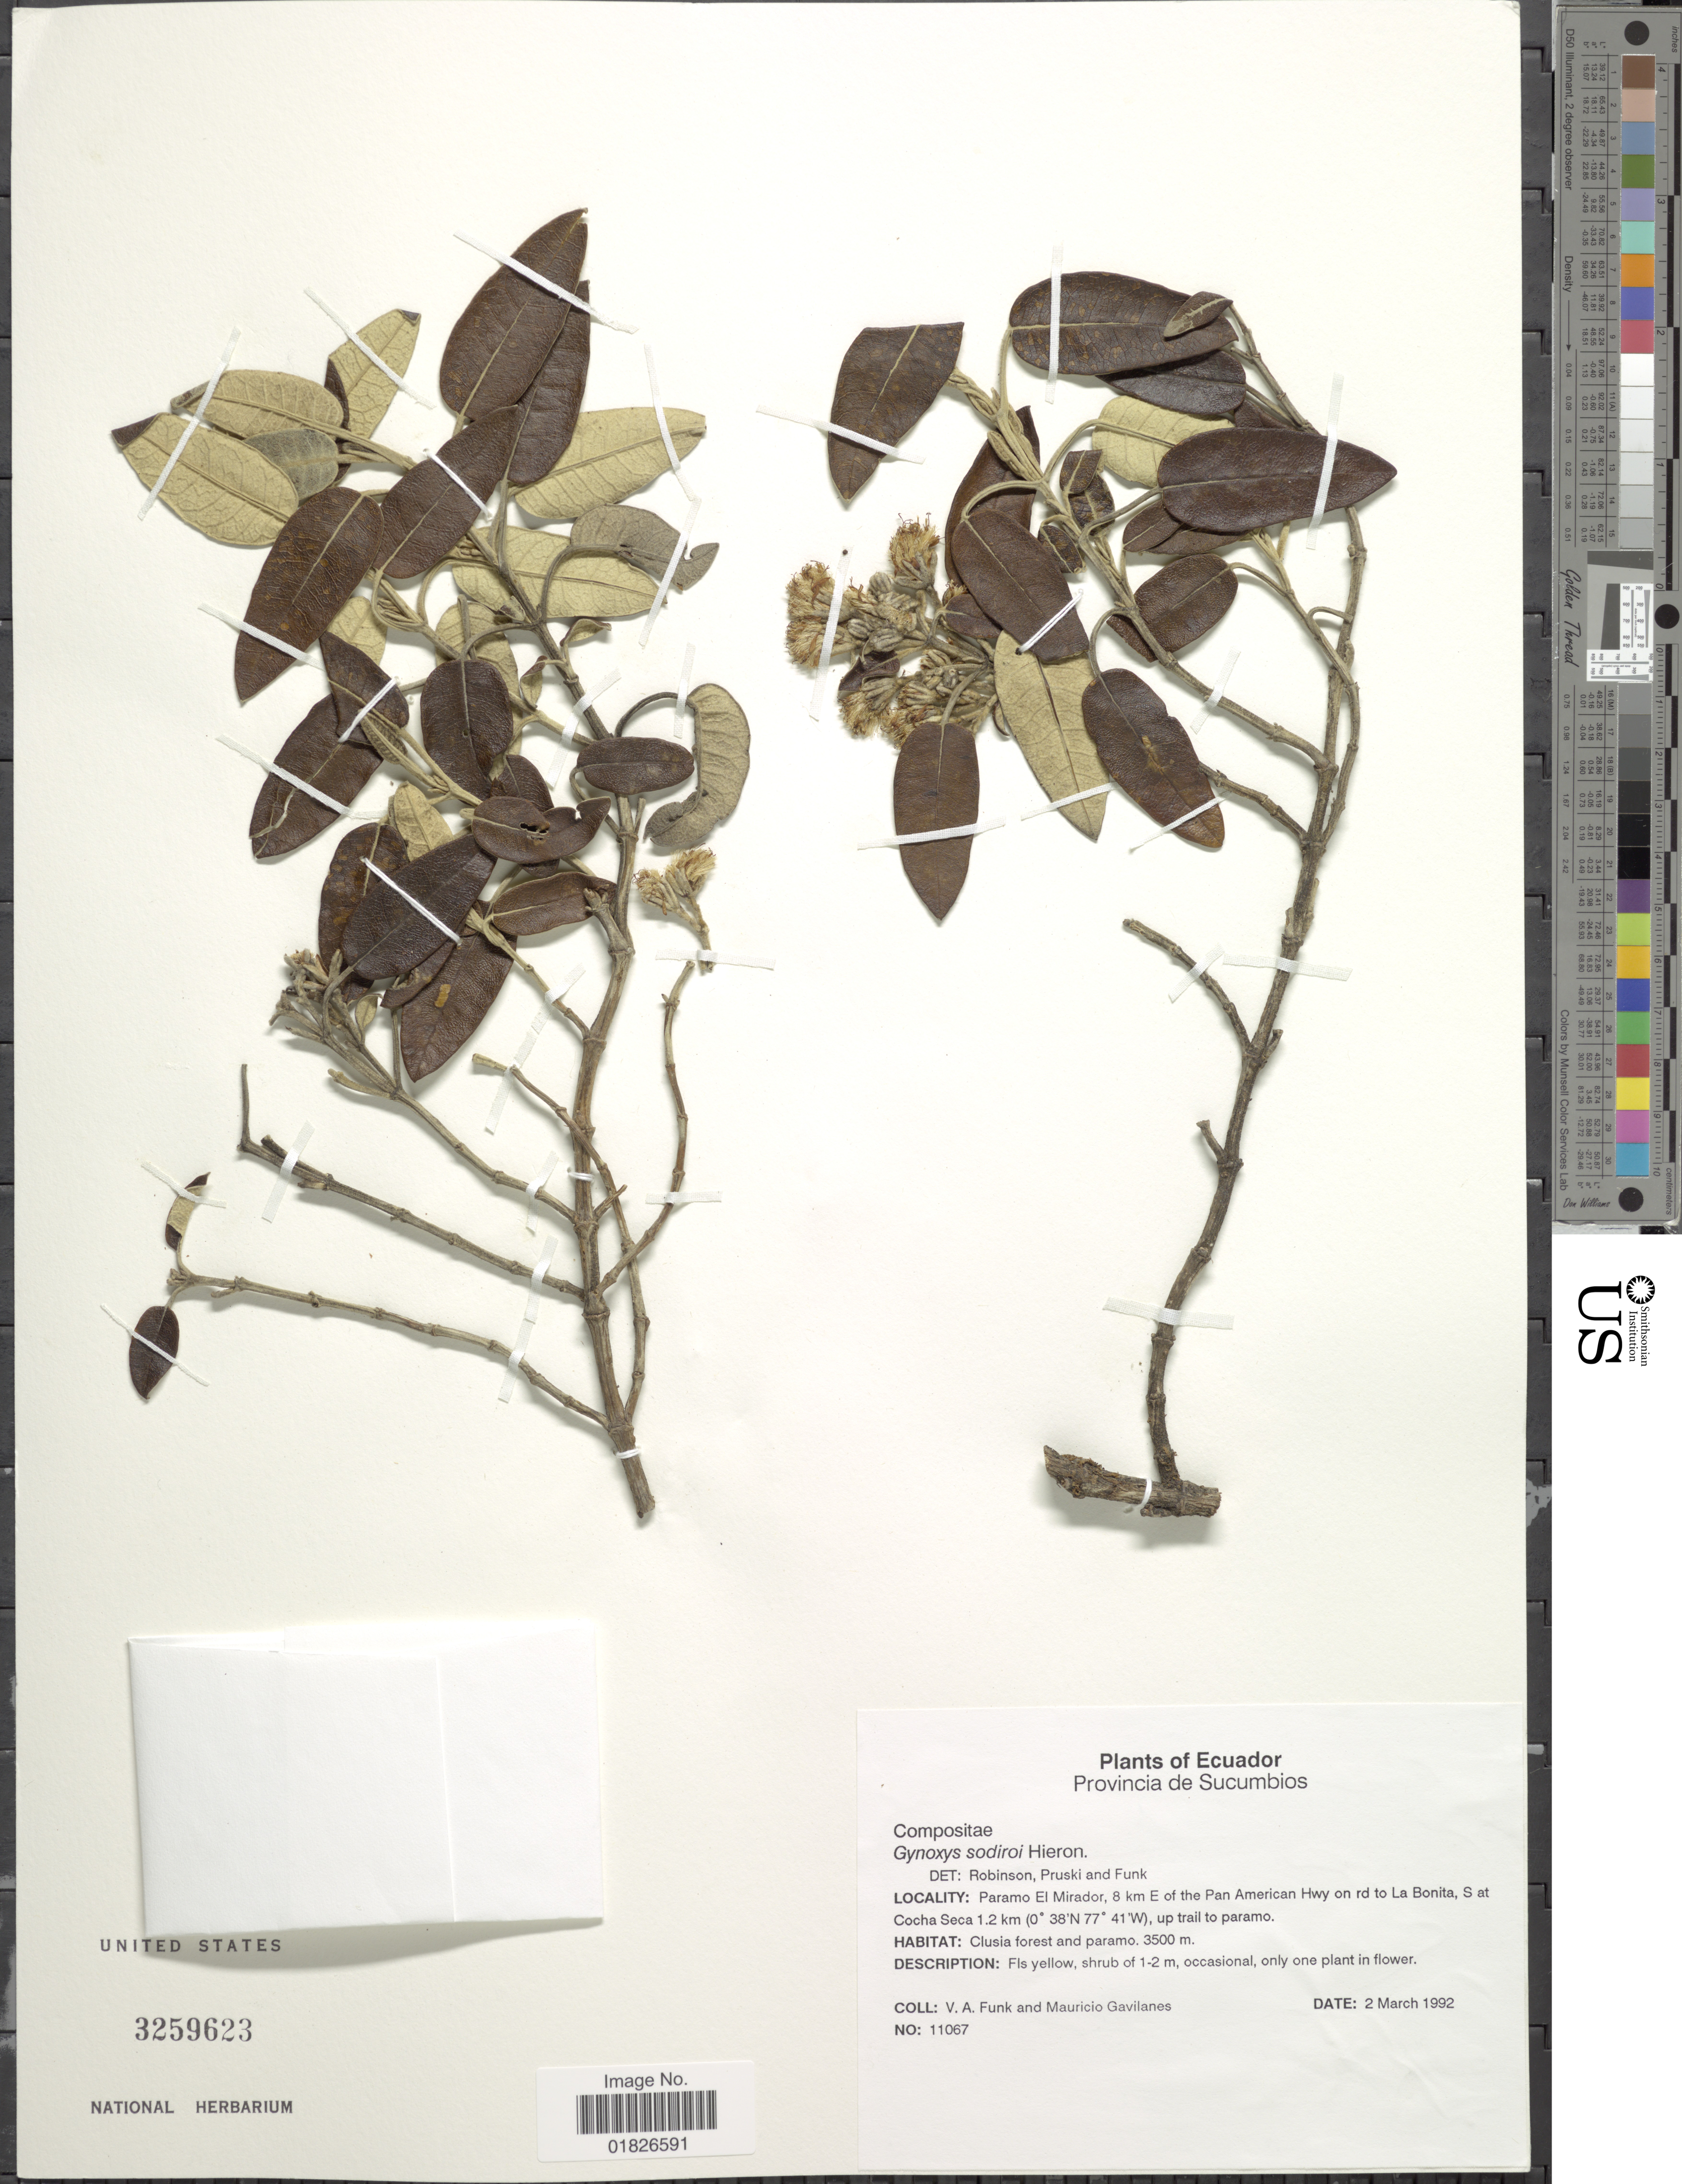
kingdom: Plantae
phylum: Tracheophyta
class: Magnoliopsida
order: Asterales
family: Asteraceae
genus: Gynoxys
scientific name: Gynoxys sodiroi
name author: Hieron.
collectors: V. Funk & M. Gavilanes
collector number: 11067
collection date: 1992-03-02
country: Ecuador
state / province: Sucumbíos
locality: Paramo El Mirador, 8 km E of the Pan American Hwy on rd to La Bonita, S at Cocha Seca, 1.2 km, up trail to paramo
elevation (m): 3500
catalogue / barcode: US 3259623